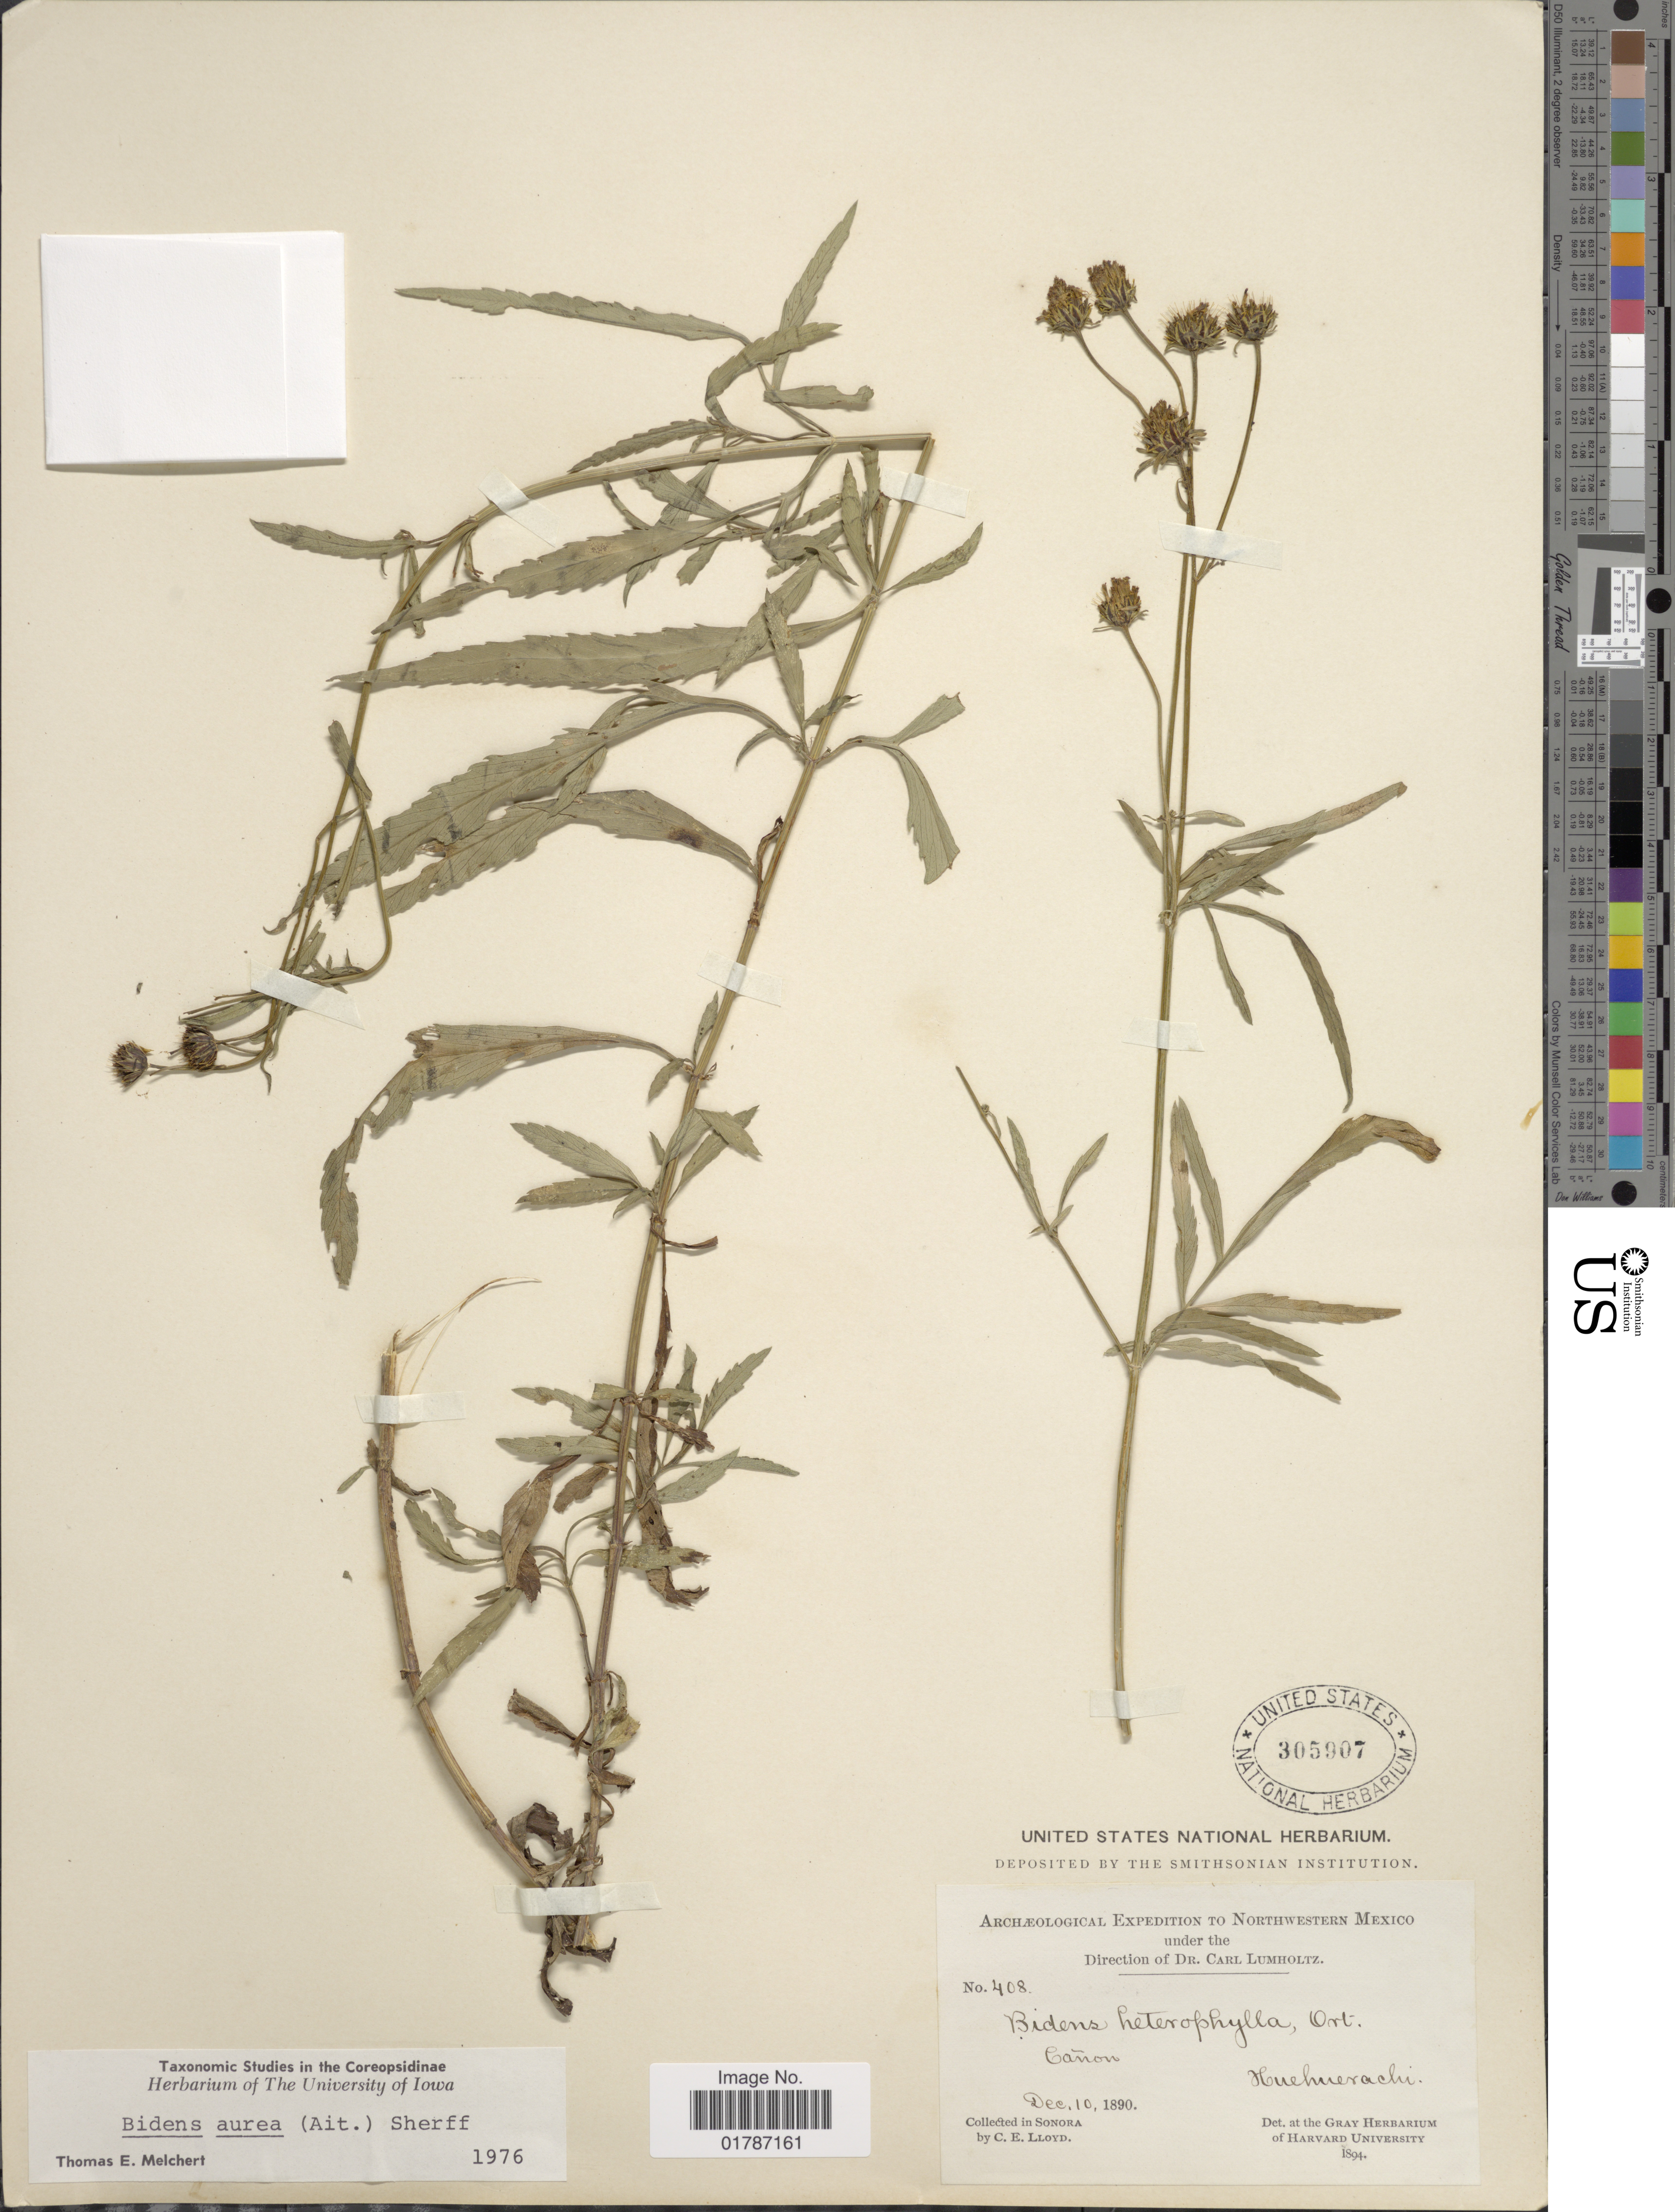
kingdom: Plantae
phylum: Tracheophyta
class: Magnoliopsida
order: Asterales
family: Asteraceae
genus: Bidens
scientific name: Bidens aurea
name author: (Aiton) Sherff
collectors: Lloyd, C. E.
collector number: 408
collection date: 1890-12-10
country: Mexico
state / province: Sonora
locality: Canon, Huehuerachi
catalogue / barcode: US 305907